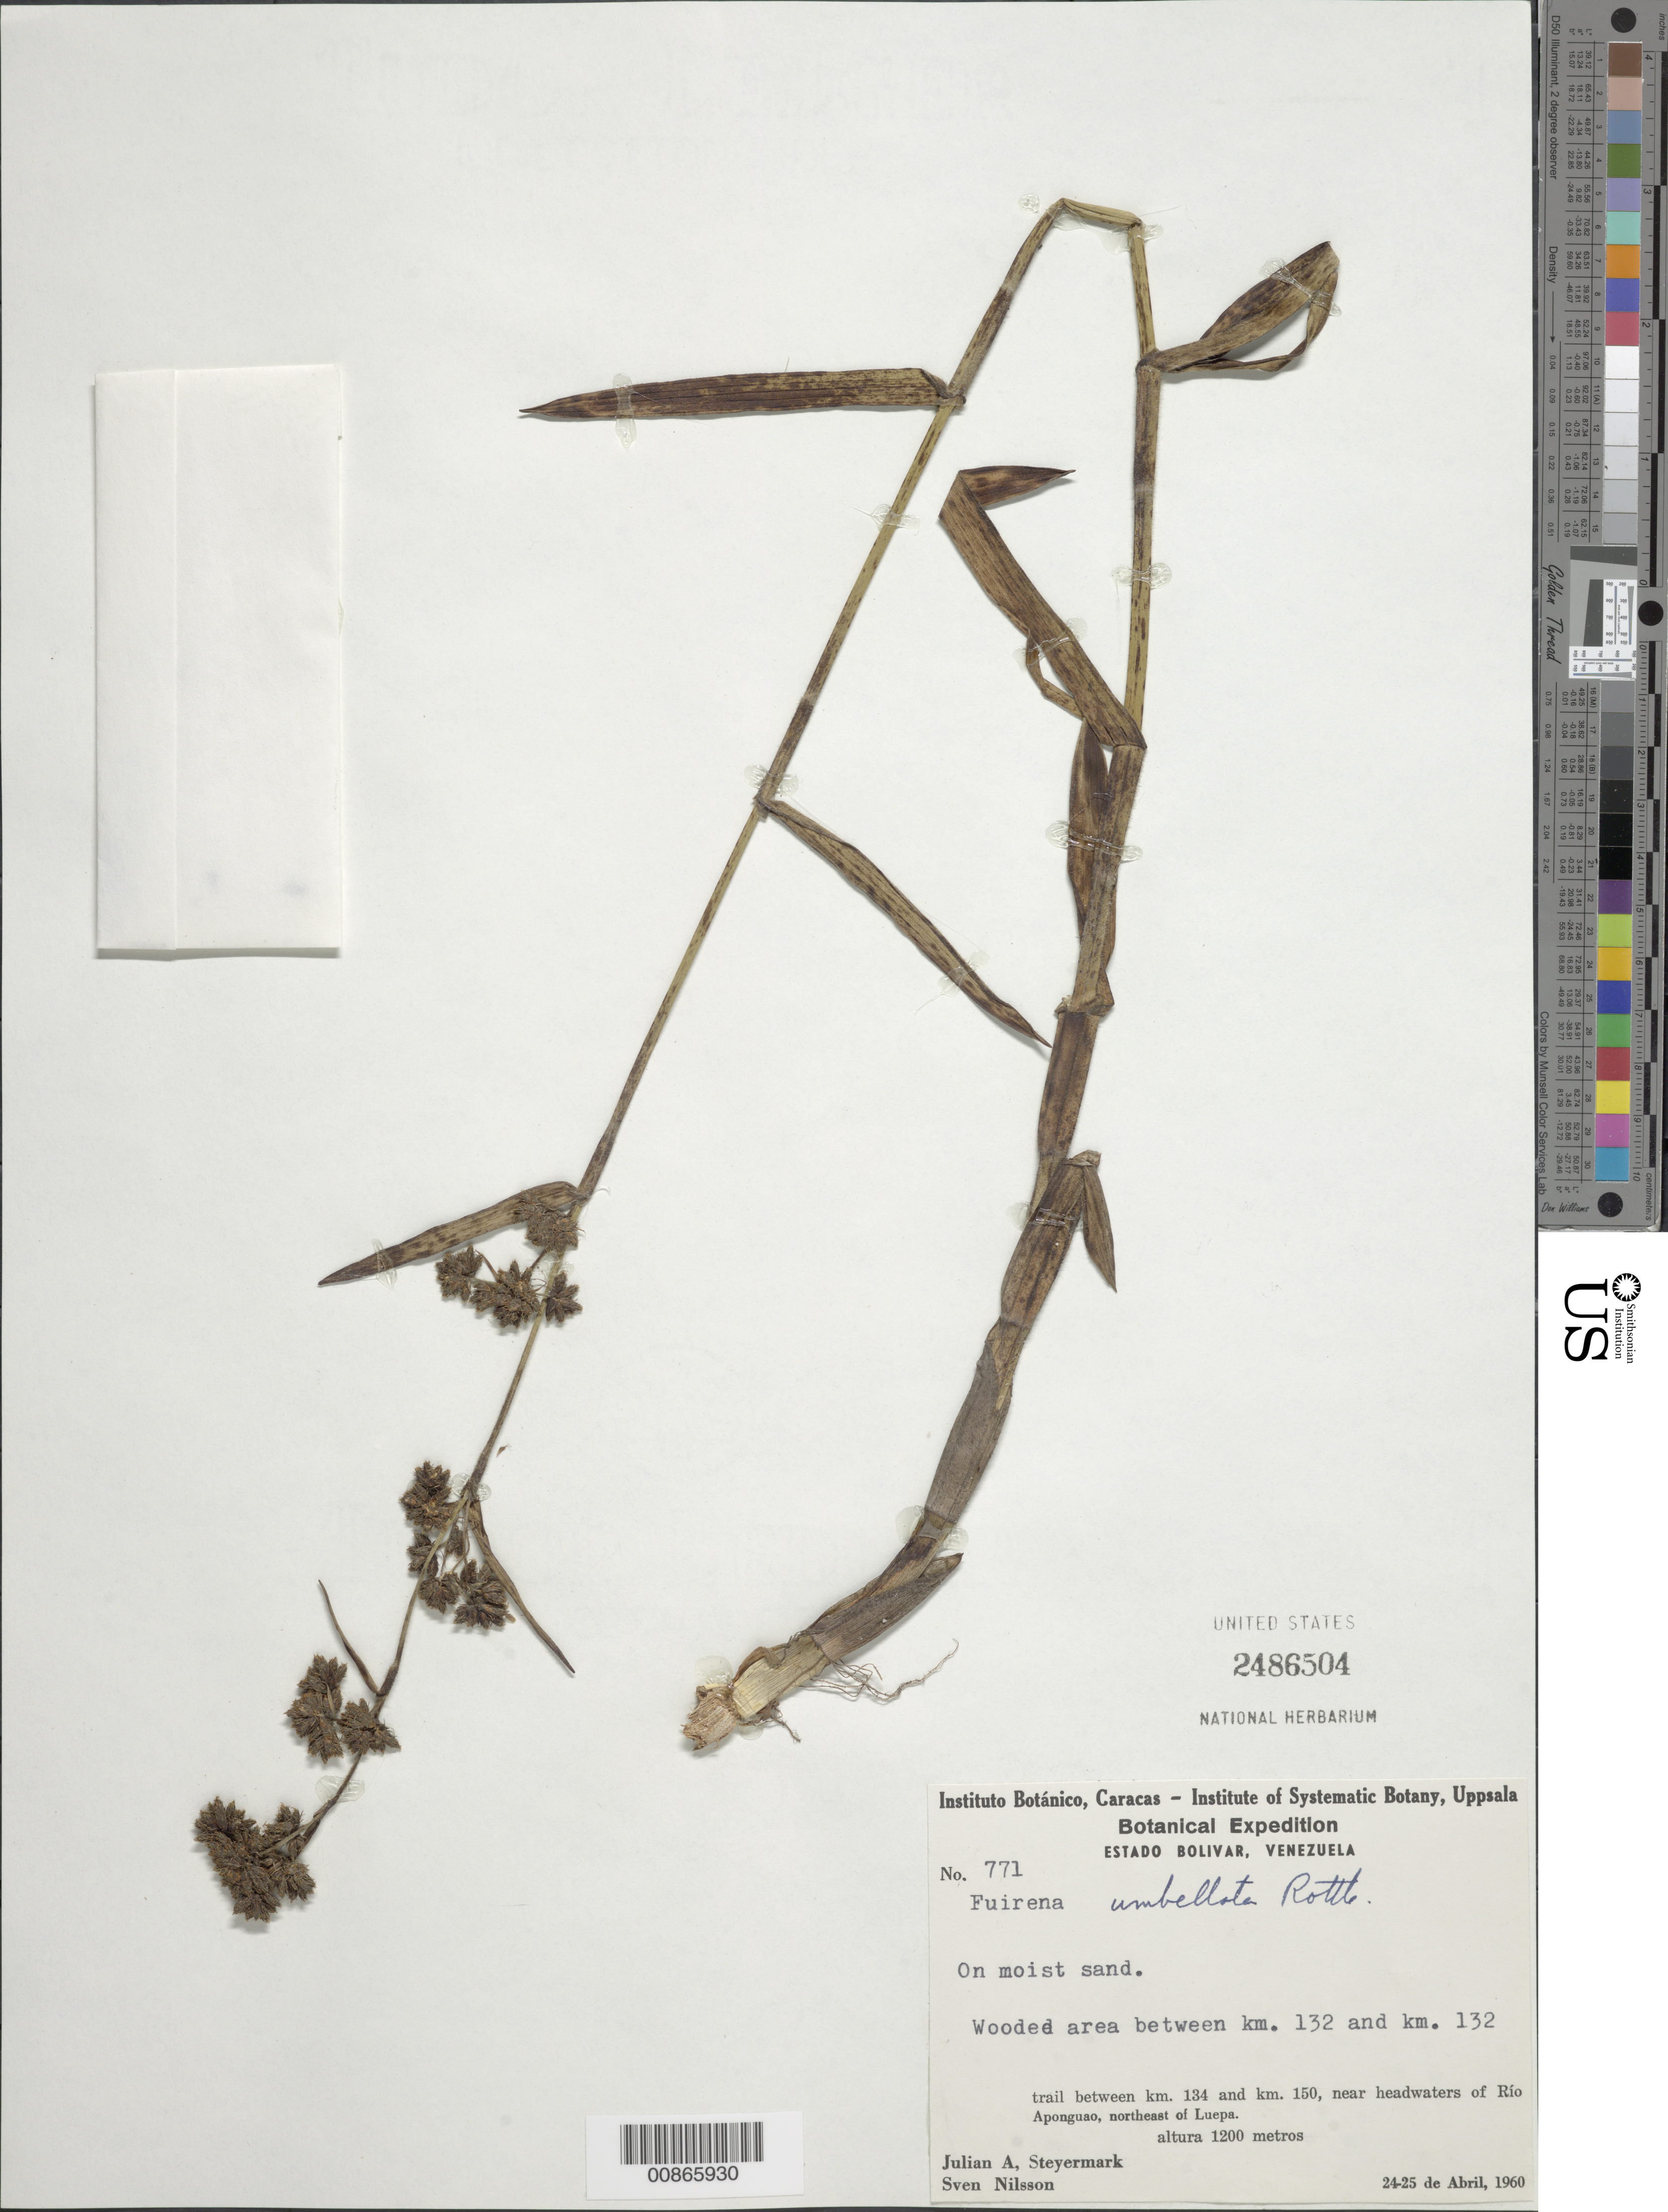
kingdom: Plantae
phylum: Tracheophyta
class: Liliopsida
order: Poales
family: Cyperaceae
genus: Fuirena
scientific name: Fuirena umbellata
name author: Rottb.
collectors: J. Steyermark & S. Nilsson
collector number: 60 771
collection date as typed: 24-Apr-60 to 25-Apr-60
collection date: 1960-04-24/1960-04-25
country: Venezuela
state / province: Bolívar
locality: Luepa, NE of, near headwaters of Río Aponguao, km 132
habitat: Moist sand in wooded area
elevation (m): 1200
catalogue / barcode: US 2486504